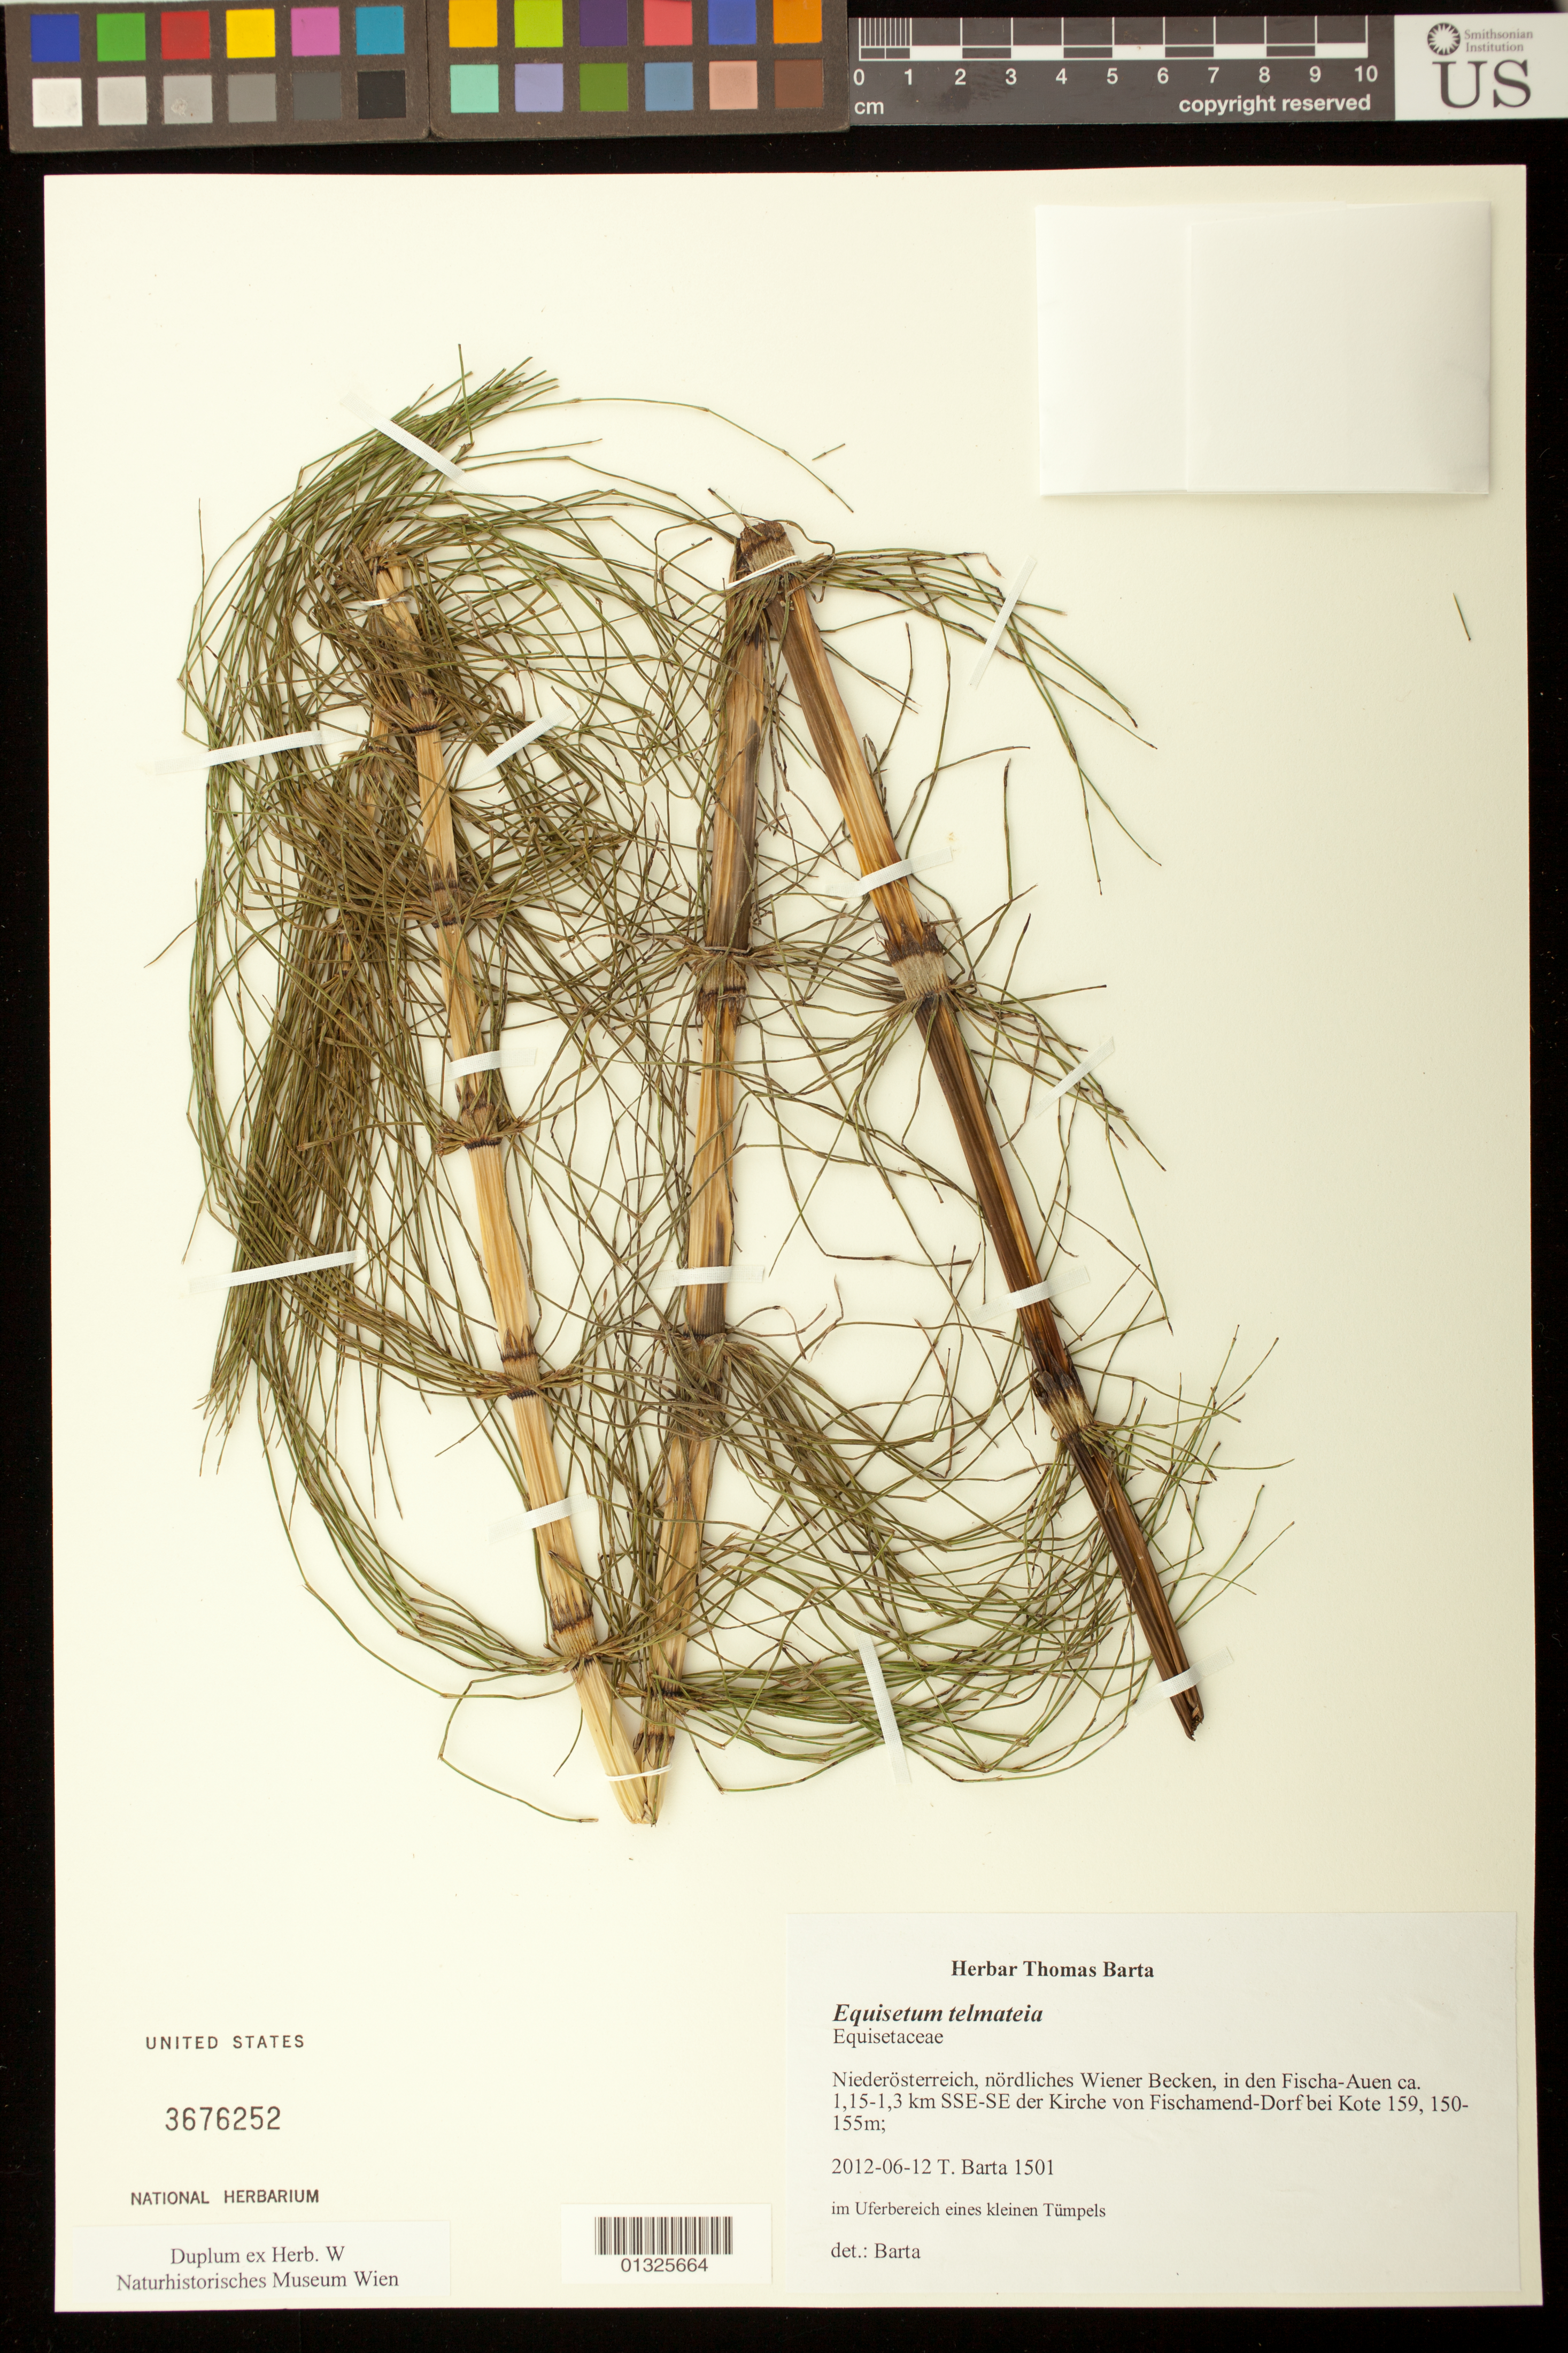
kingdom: Plantae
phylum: Tracheophyta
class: Polypodiopsida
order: Equisetales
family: Equisetaceae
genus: Equisetum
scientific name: Equisetum telmateia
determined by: Barta, Thomas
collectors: T. Barta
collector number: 1501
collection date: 2012-06-12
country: Austria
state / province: Niederosterreich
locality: nordliches Wiener Becken, in den Fischa-Auen ca. 1.15-1.3 km SSE-SE der Kirche von Fischamend-Dorf bei Kote 159.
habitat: im Uferbereich eines kleinen Tumpels.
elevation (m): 150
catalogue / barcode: US 3676252